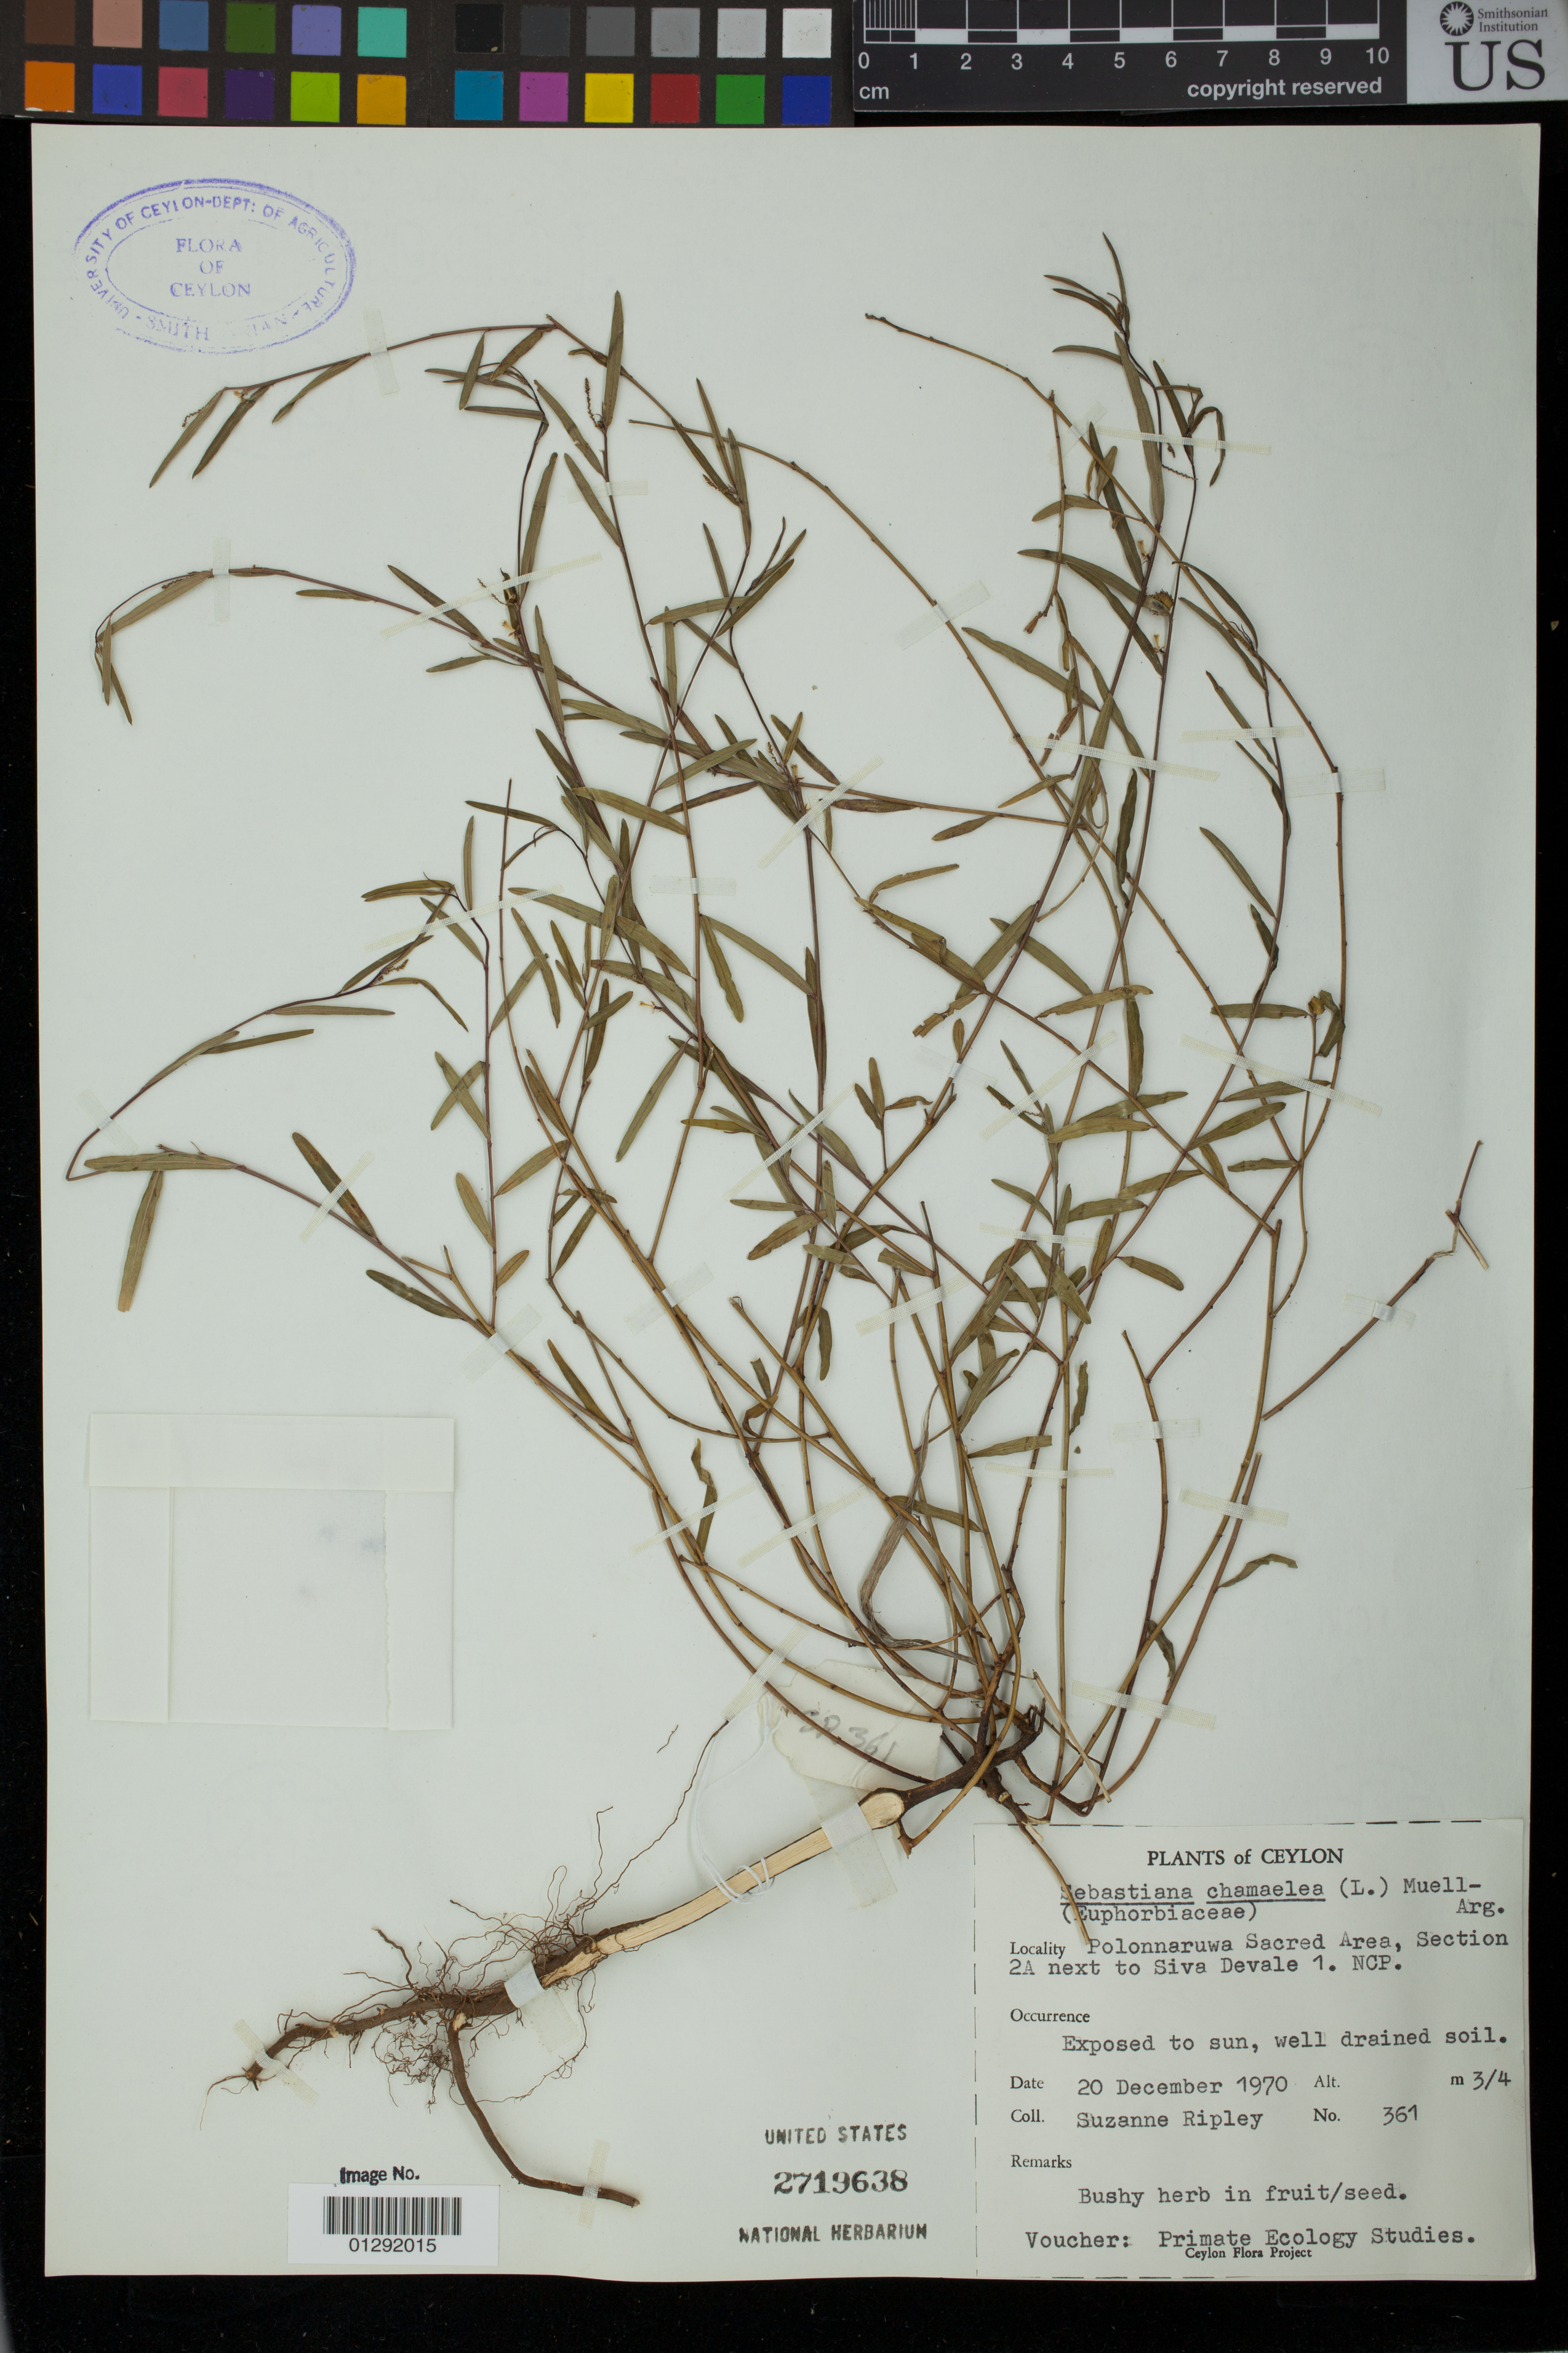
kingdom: Plantae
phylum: Tracheophyta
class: Magnoliopsida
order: Malpighiales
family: Euphorbiaceae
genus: Sebastiania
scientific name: Sebastiania chamaelea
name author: (L.) Müll. Arg.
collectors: S. Ripley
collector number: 361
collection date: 1970-12-20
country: Sri Lanka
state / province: North Central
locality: Ceylon. Polonnaruwa Sacred Area, Section 2A next to Siva Devale 1. NCP.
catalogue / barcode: US 2719638